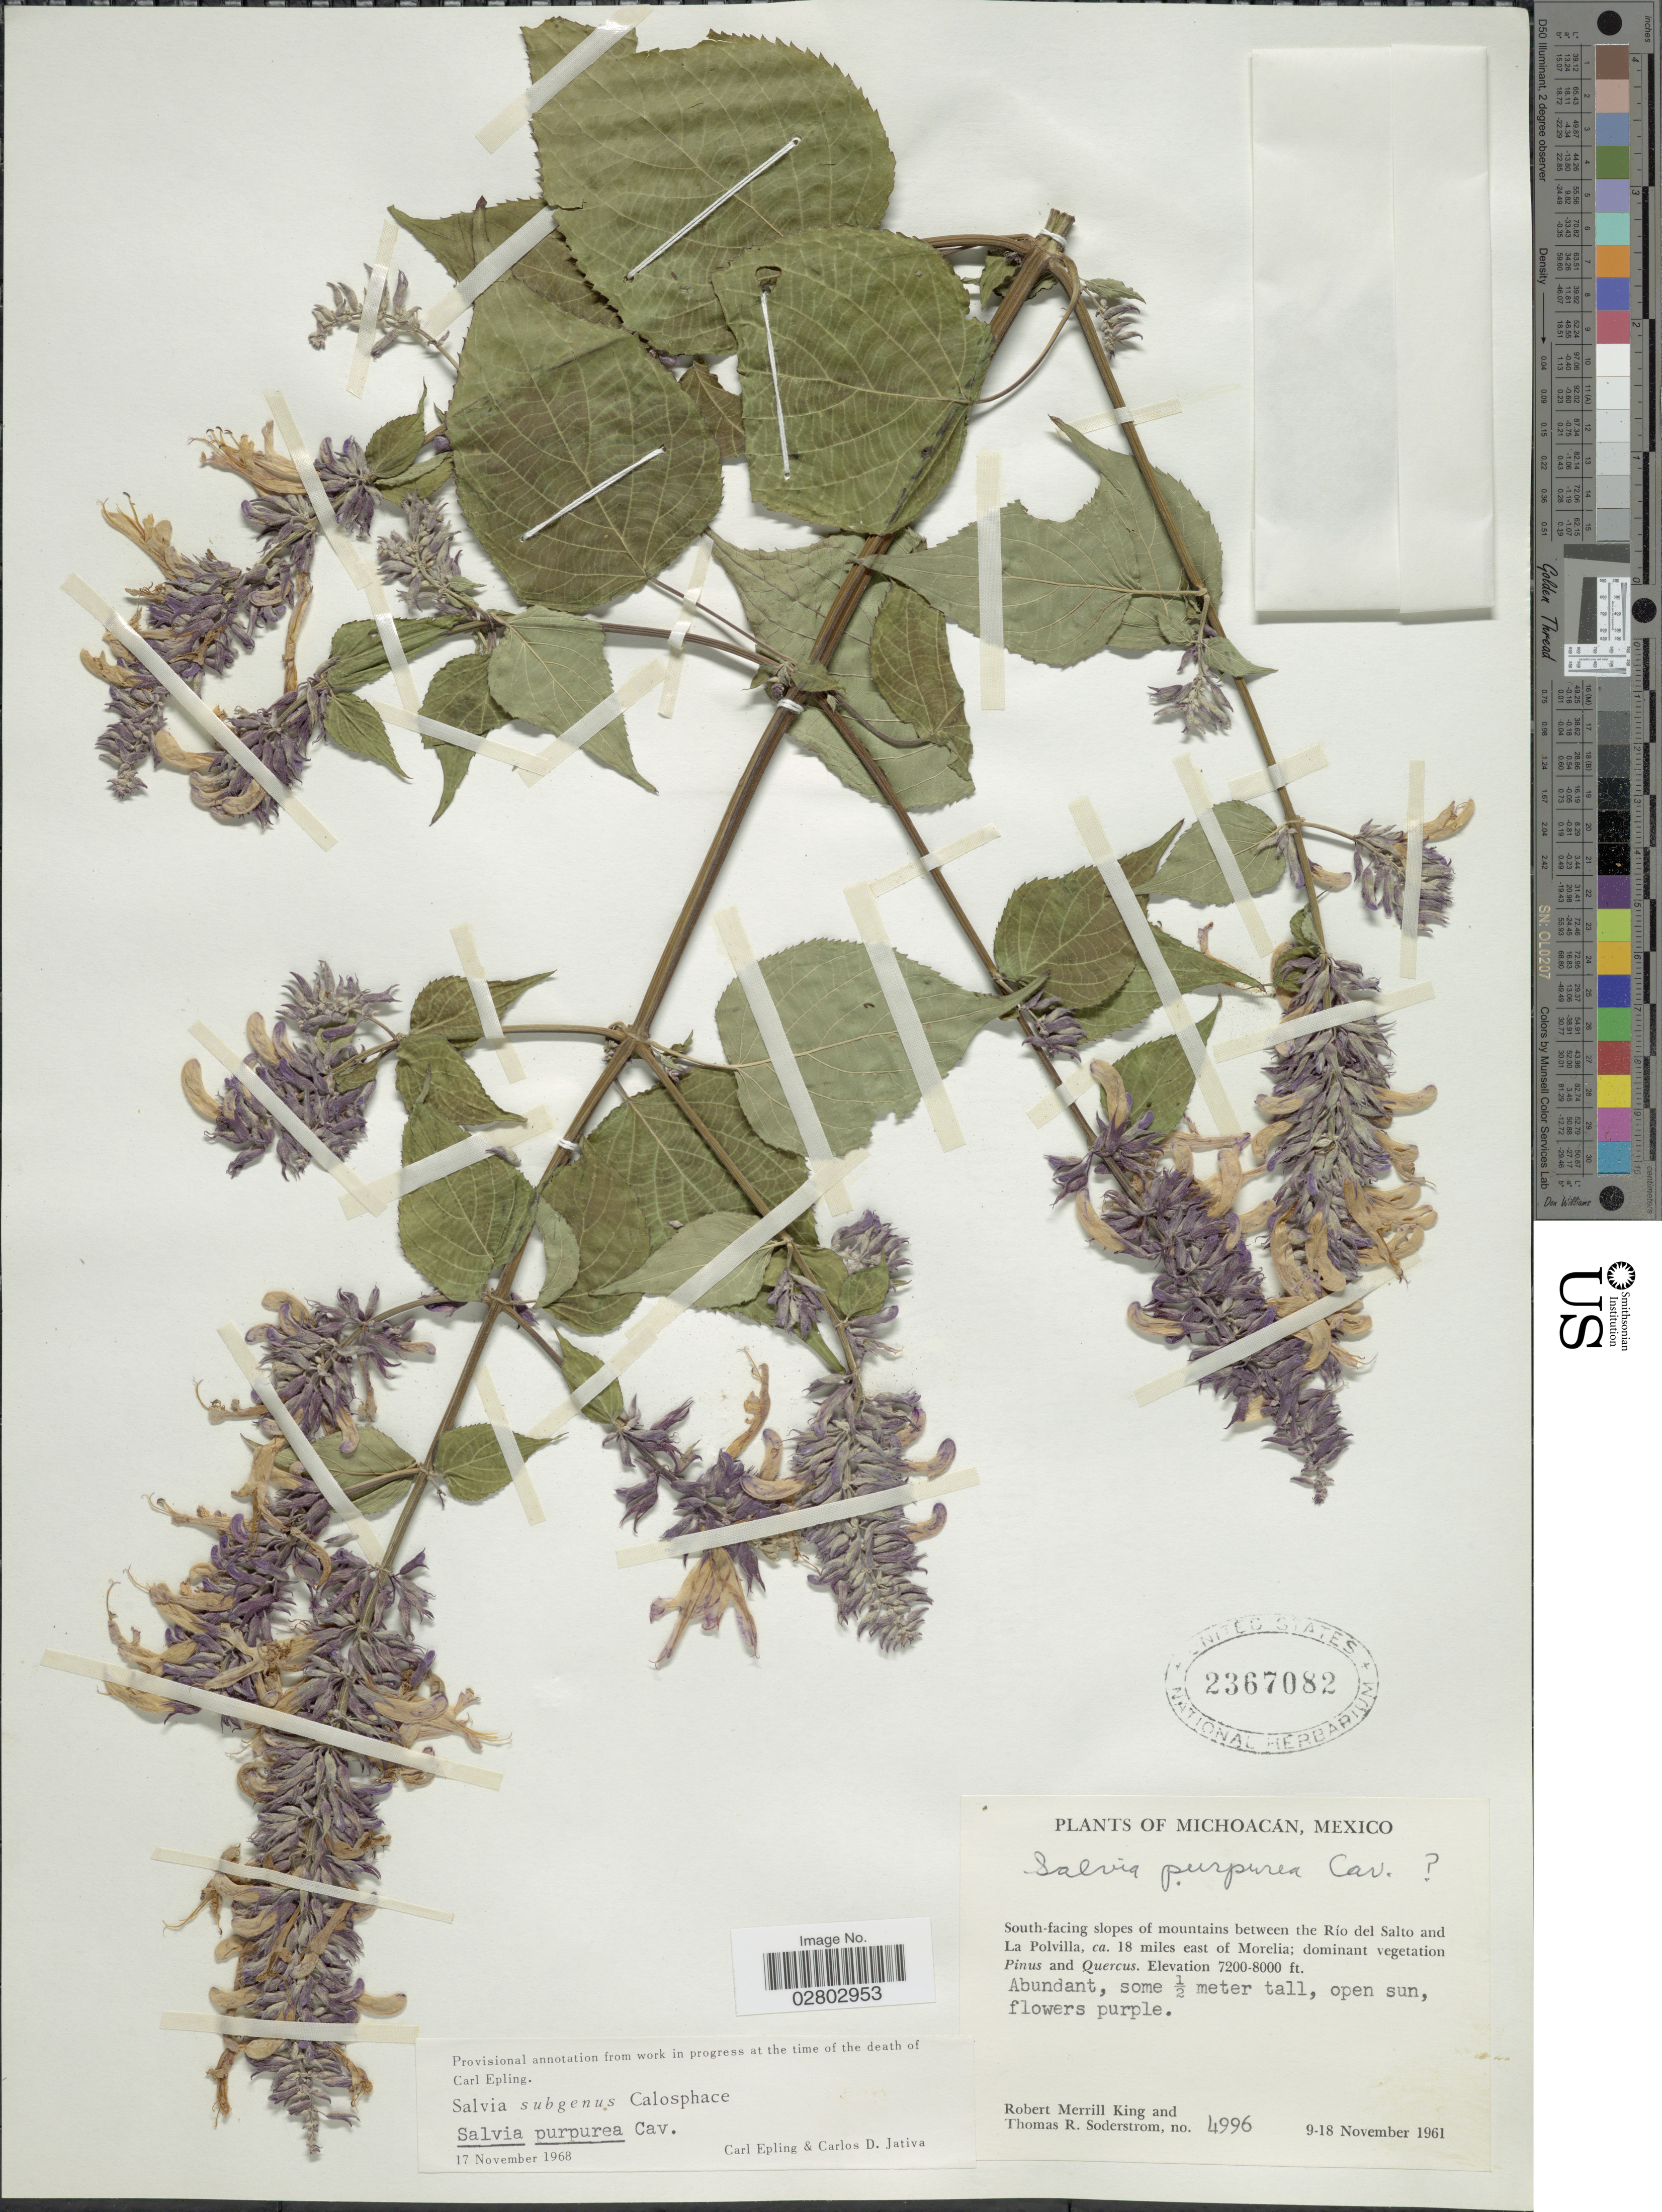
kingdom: Plantae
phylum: Tracheophyta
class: Magnoliopsida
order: Lamiales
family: Lamiaceae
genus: Salvia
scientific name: Salvia purpurea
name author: Cav.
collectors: R. M. King & T. R. Soderstrom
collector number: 4996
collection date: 1961-11-09/1961-11-18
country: Mexico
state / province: Michoacán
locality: South-facing slopes of mountains between the Río del Salto and La Polvilla, ca. 18 miles east of Morelia.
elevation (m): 2195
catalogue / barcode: US 2367082